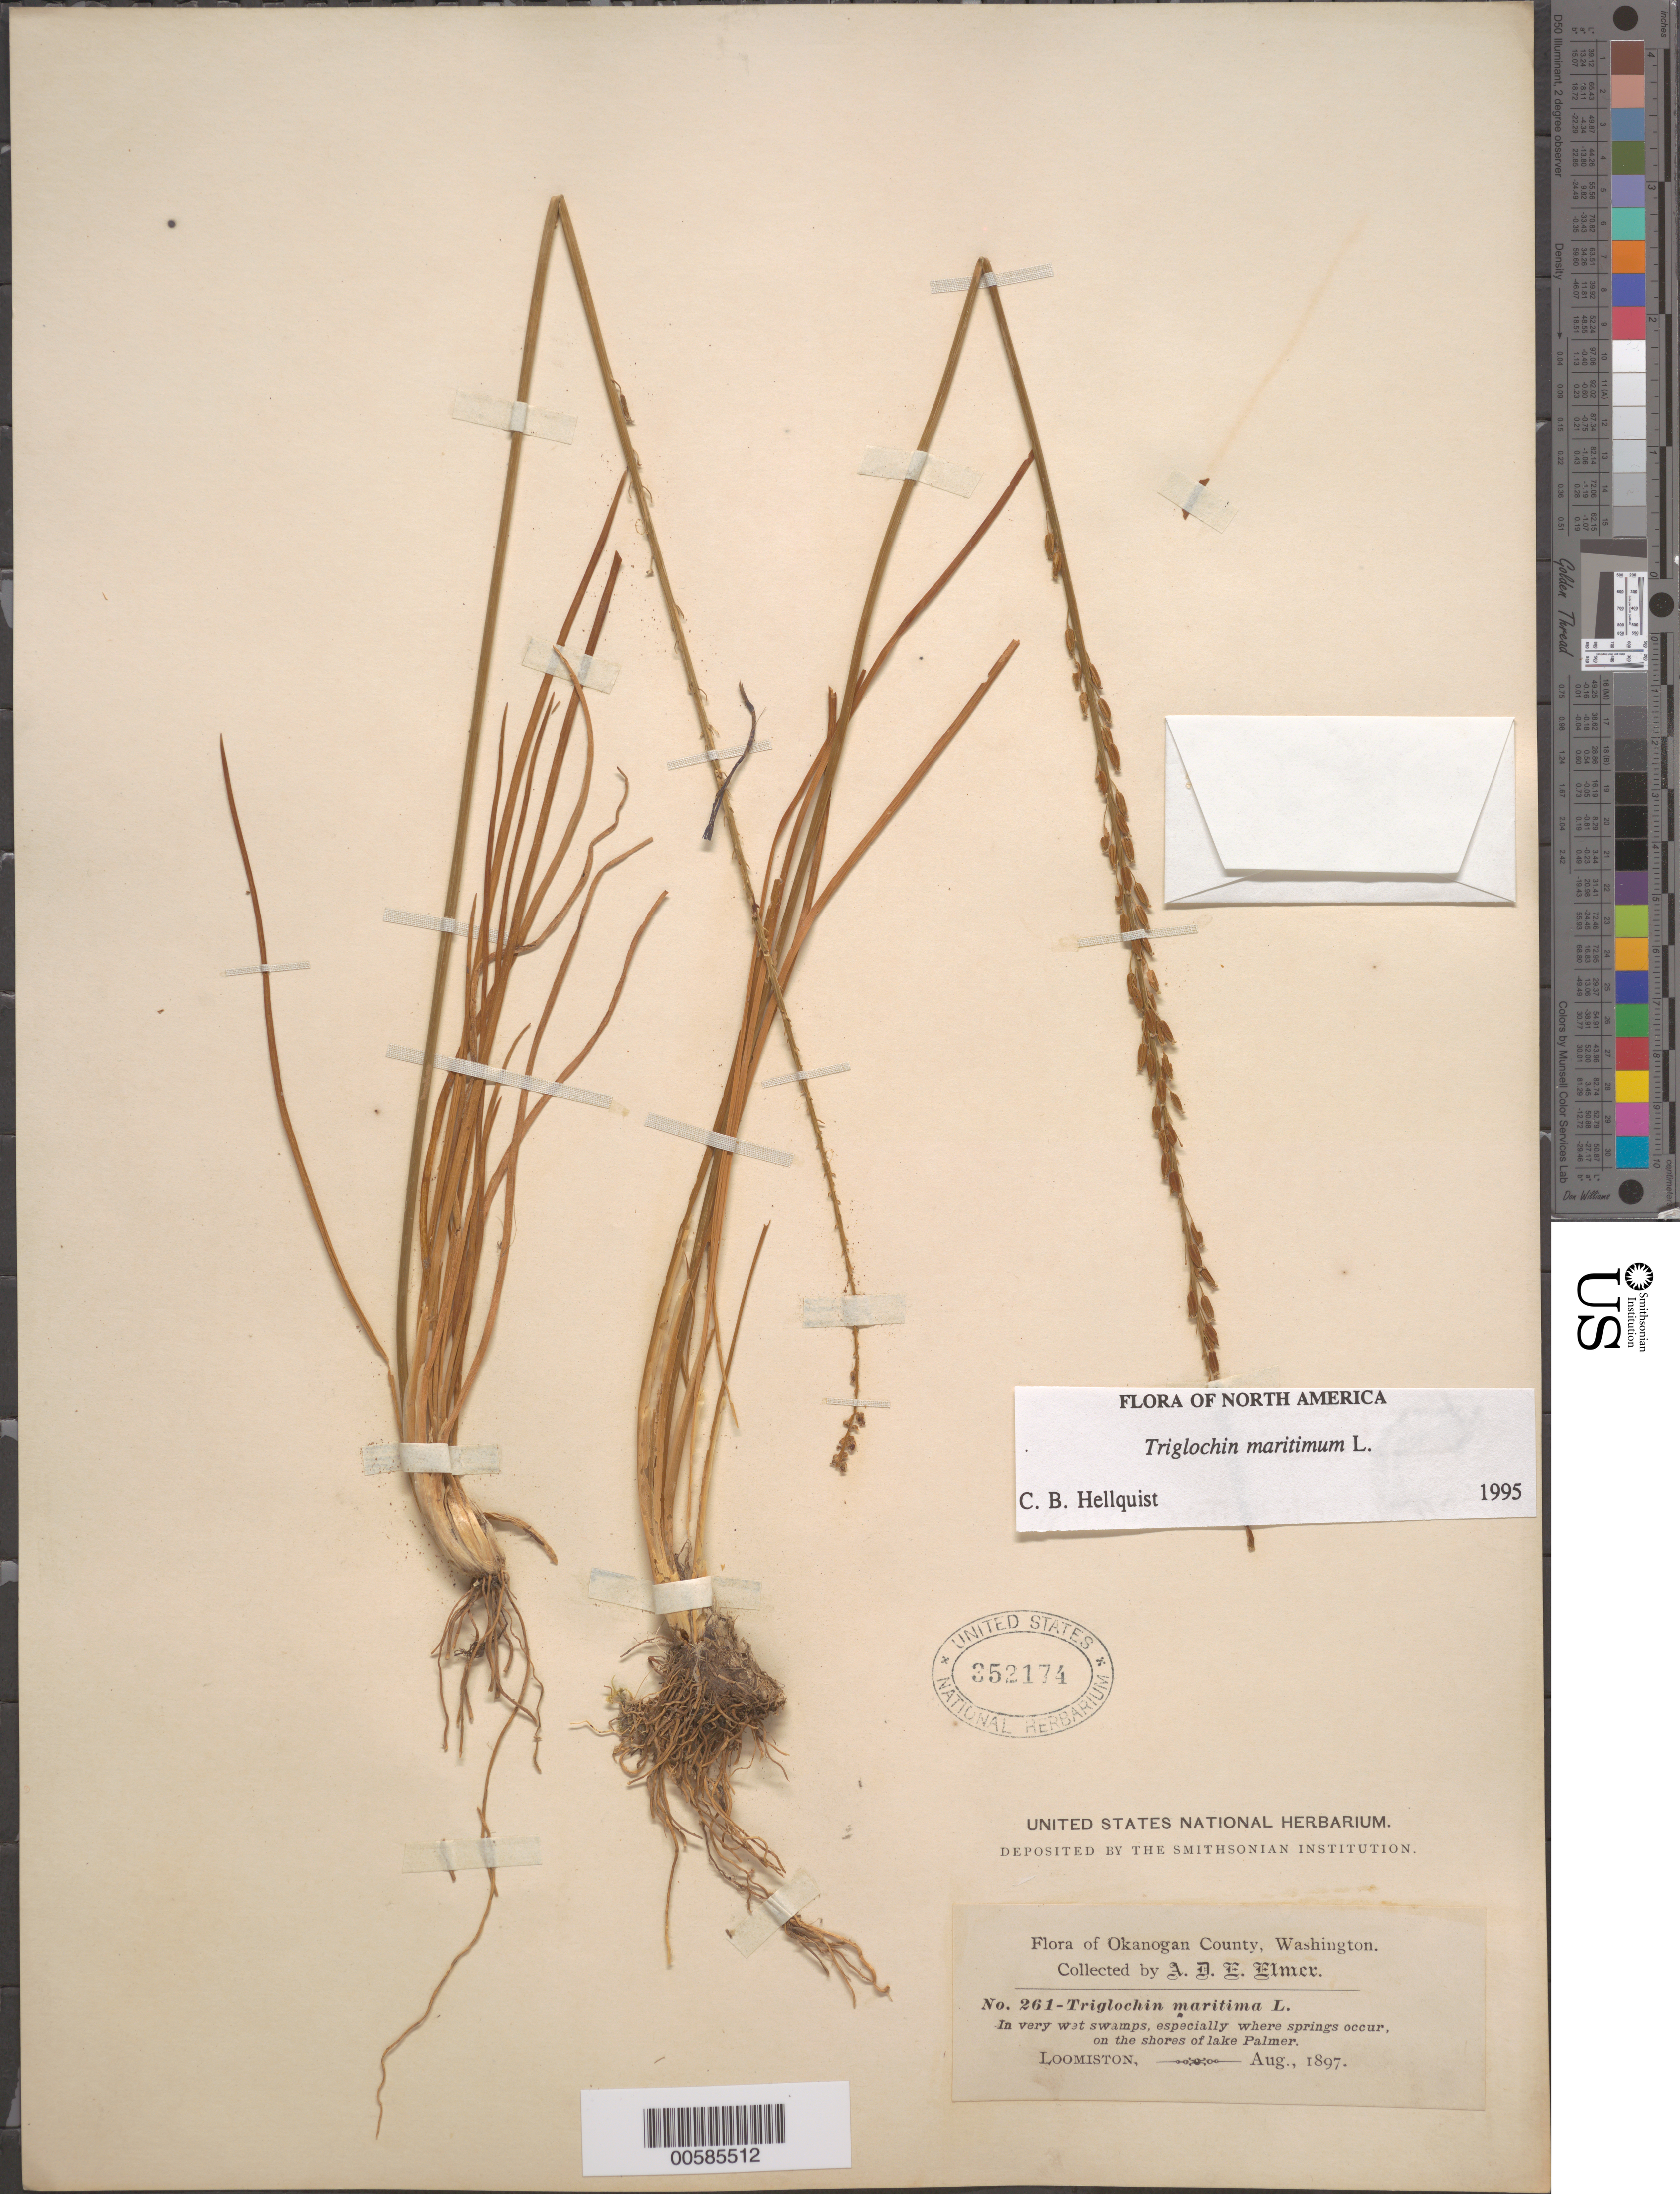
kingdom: Plantae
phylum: Tracheophyta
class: Liliopsida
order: Alismatales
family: Juncaginaceae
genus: Triglochin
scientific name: Triglochin maritima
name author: L.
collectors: A. D. E. Elmer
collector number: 261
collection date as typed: Aug 1897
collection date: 1897-08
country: United States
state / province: Washington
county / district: Okanogan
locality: Lake Palmer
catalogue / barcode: US 352174